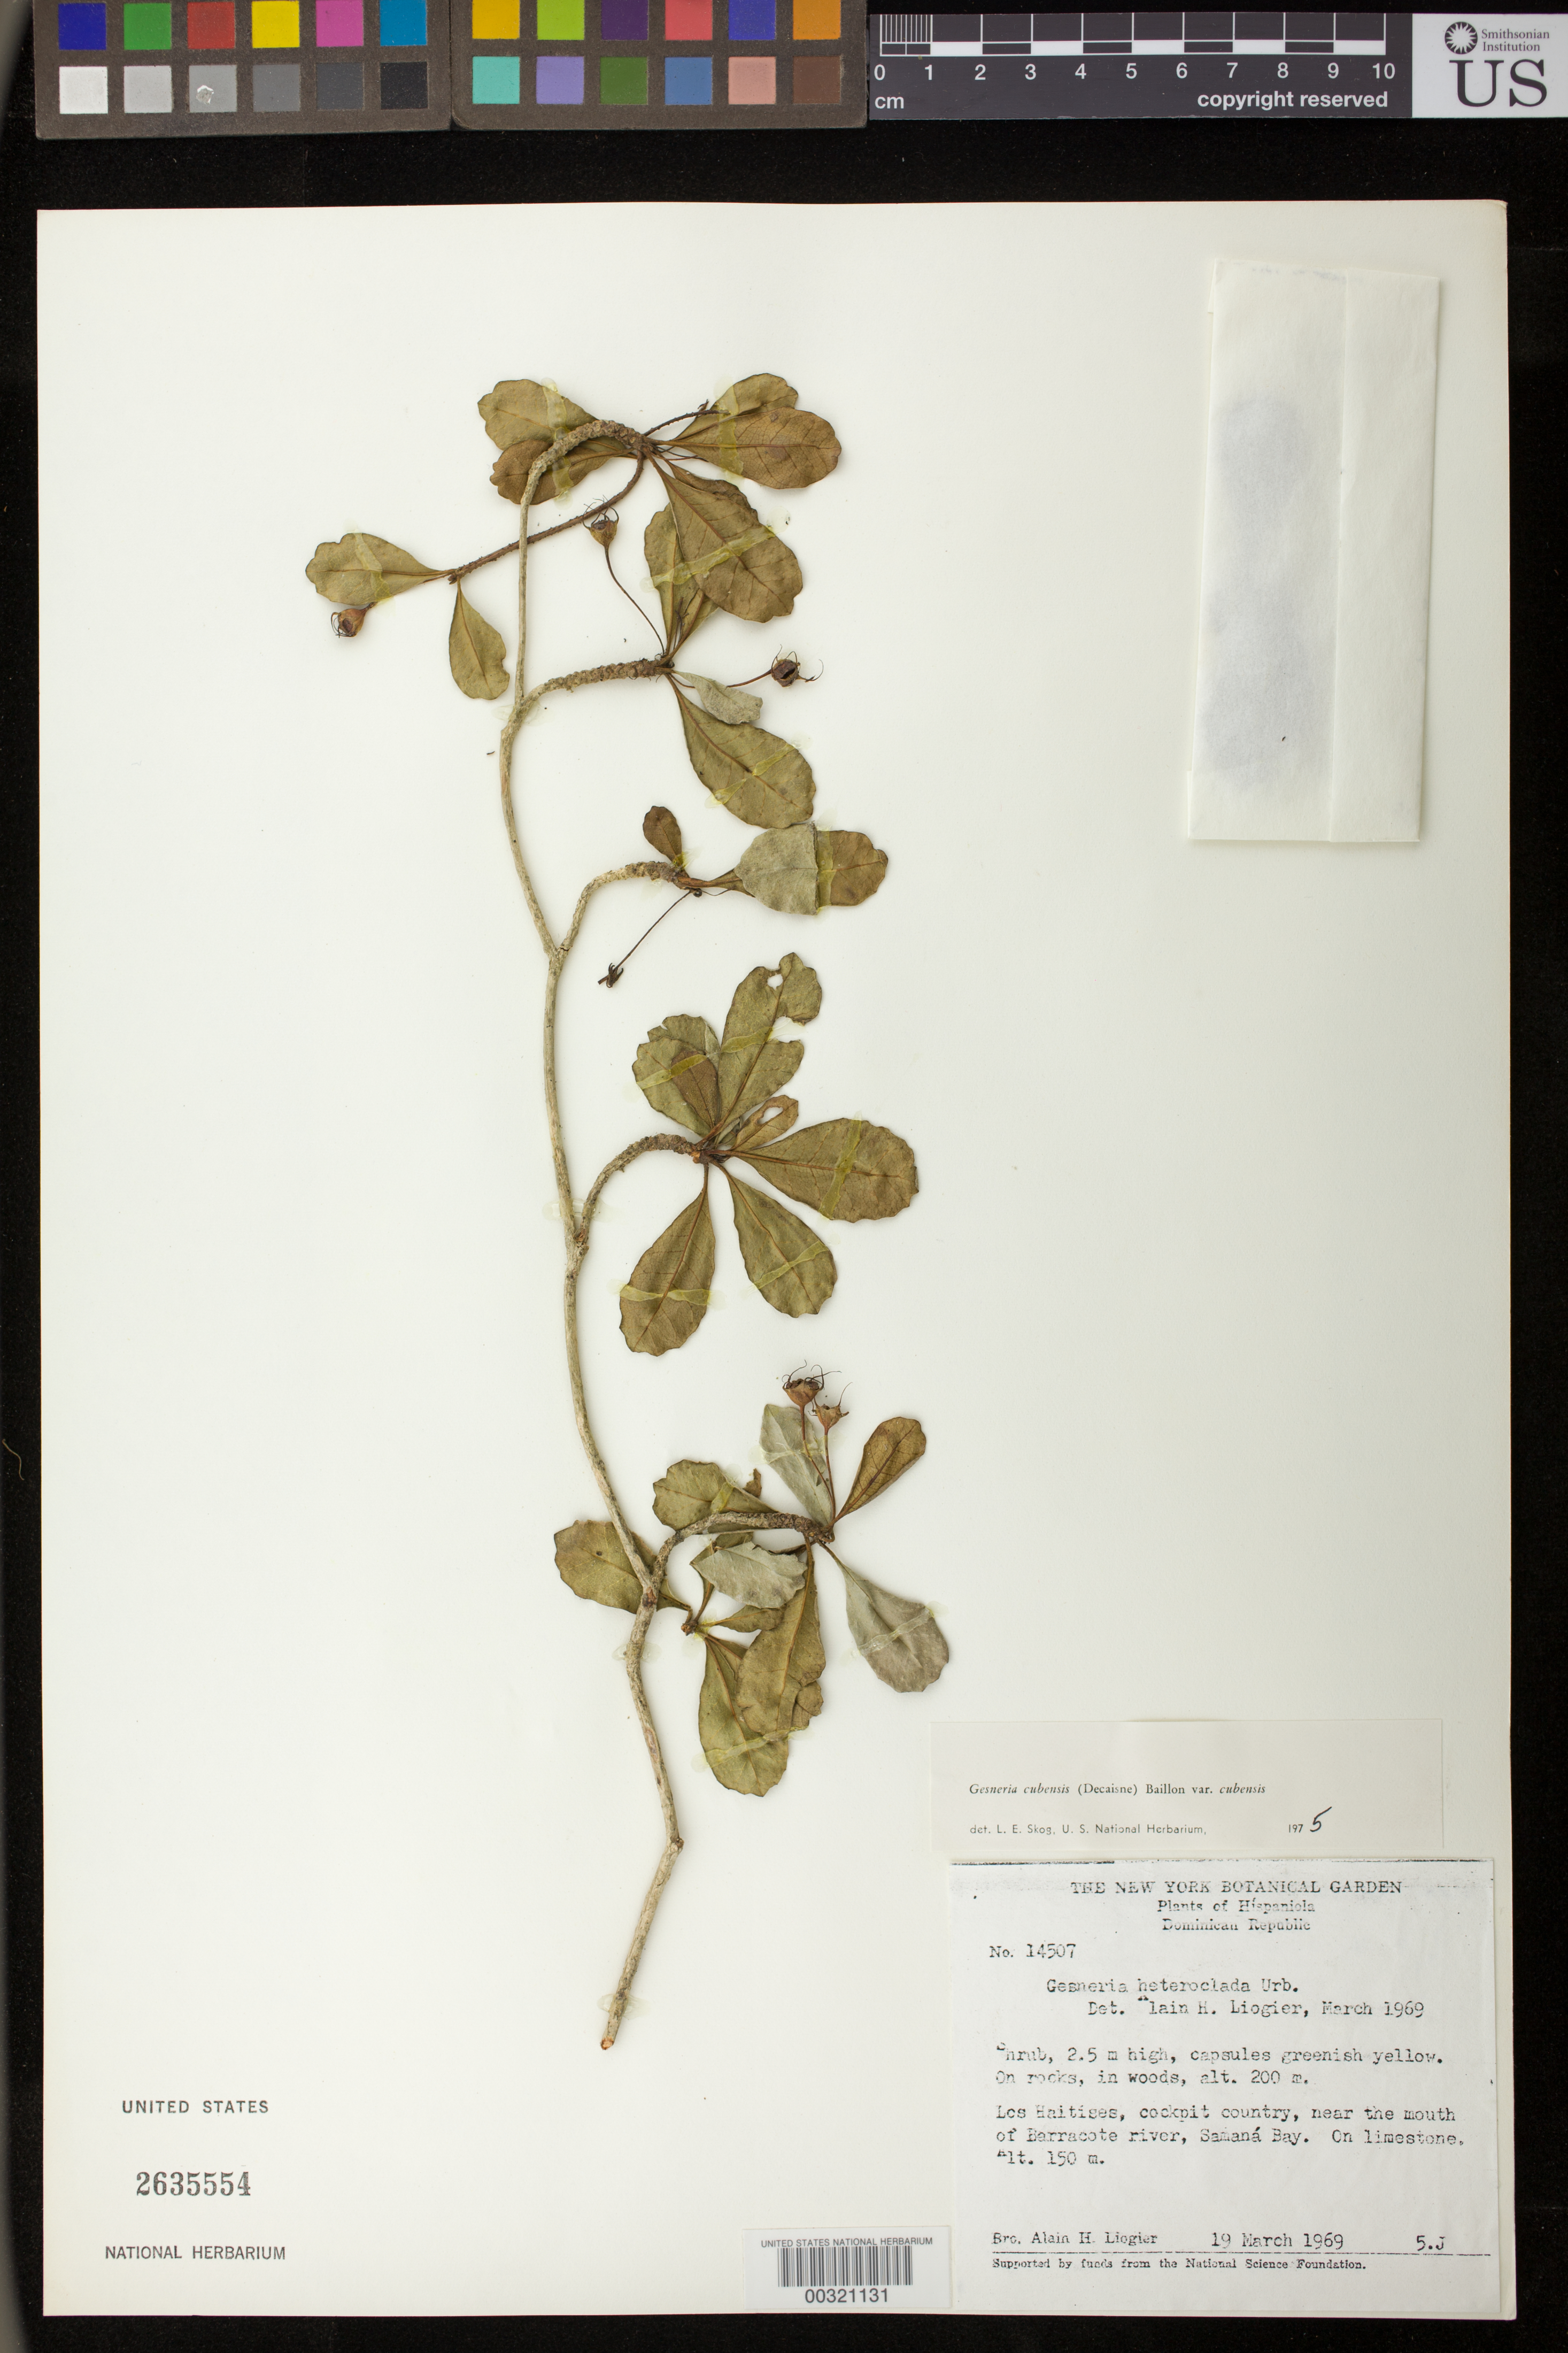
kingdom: Plantae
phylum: Tracheophyta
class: Magnoliopsida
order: Lamiales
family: Gesneriaceae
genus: Gesneria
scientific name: Gesneria cubensis var. cubensis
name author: (Decne.) Baill.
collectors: A. H. Liogier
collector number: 14507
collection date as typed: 19 Mar 1969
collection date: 1969-03-19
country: Dominican Republic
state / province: El Seibo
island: Hispaniola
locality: Los Haitises, Cockpit Country, near the mouth of Barracote River, Samana Bay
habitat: On limestone; on rocks, in woods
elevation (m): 150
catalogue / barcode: US 2635554